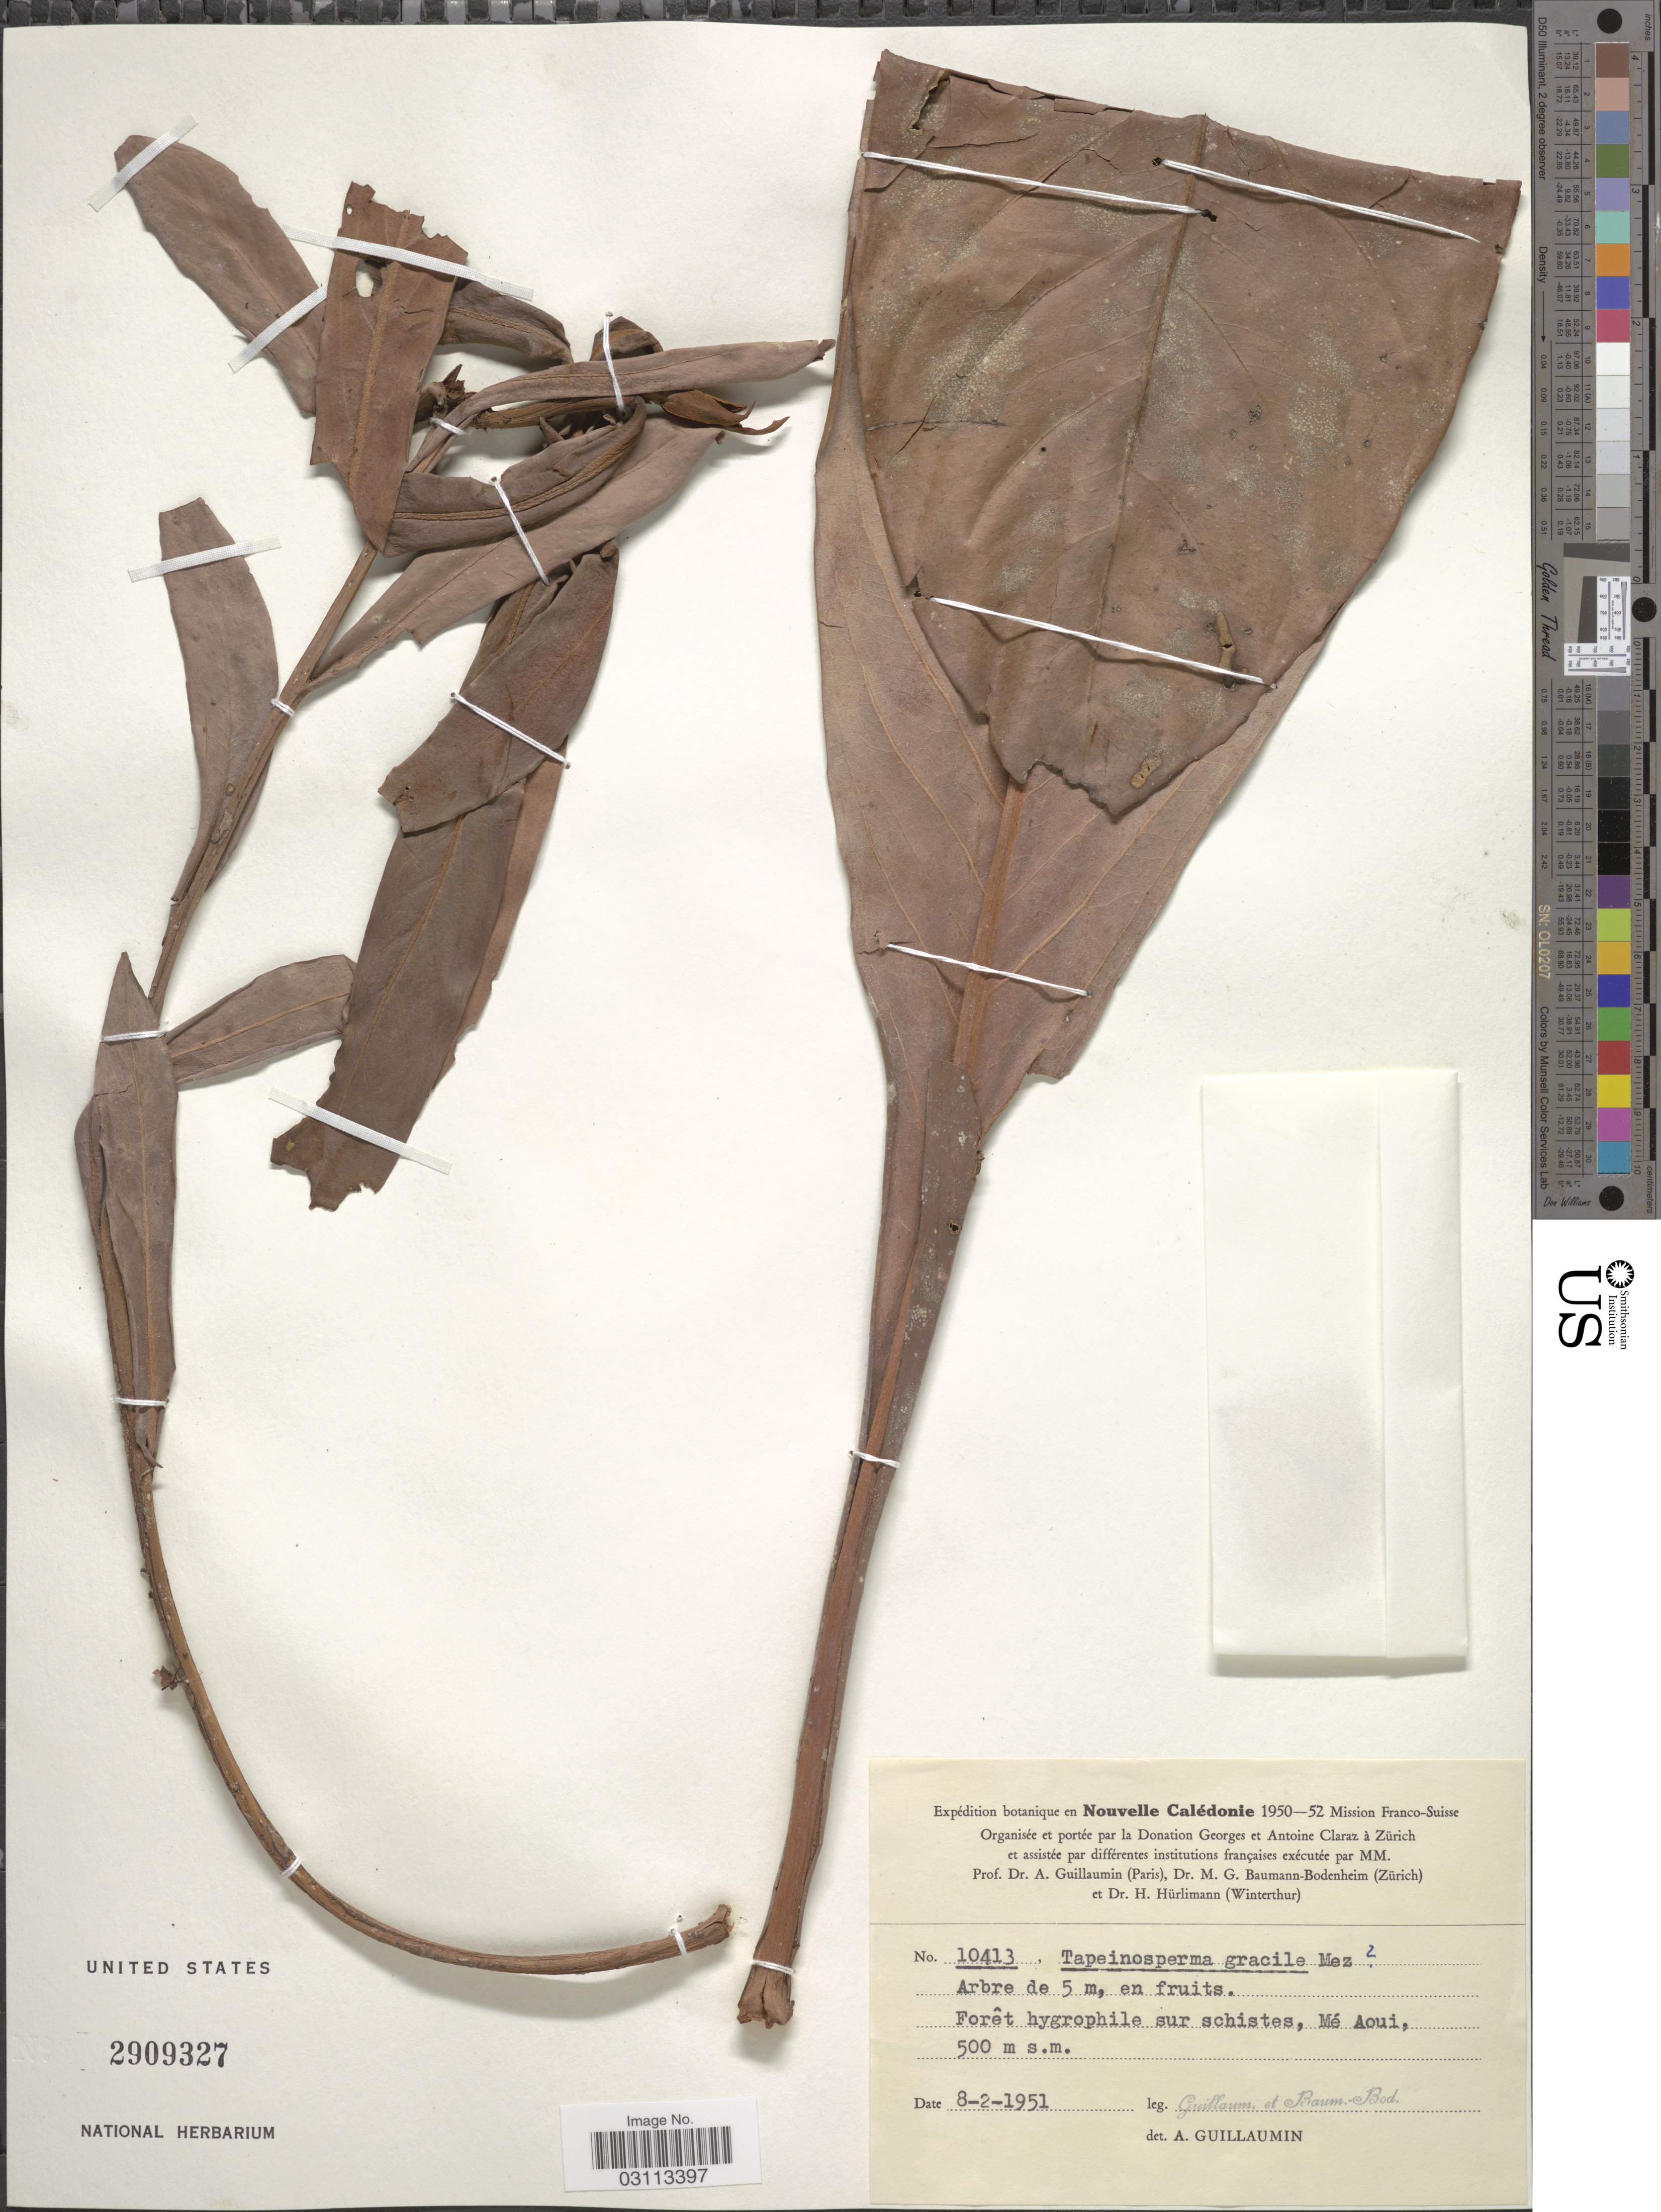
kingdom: Plantae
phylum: Tracheophyta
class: Magnoliopsida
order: Ericales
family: Primulaceae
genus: Tapeinosperma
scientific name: Tapeinosperma gracile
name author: Mez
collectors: A. Guillaumin & M. G. Baumann-Bodenheim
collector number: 10413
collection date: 1951-02-08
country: New Caledonia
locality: Mé Aoui.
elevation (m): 500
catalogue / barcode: US 2909327